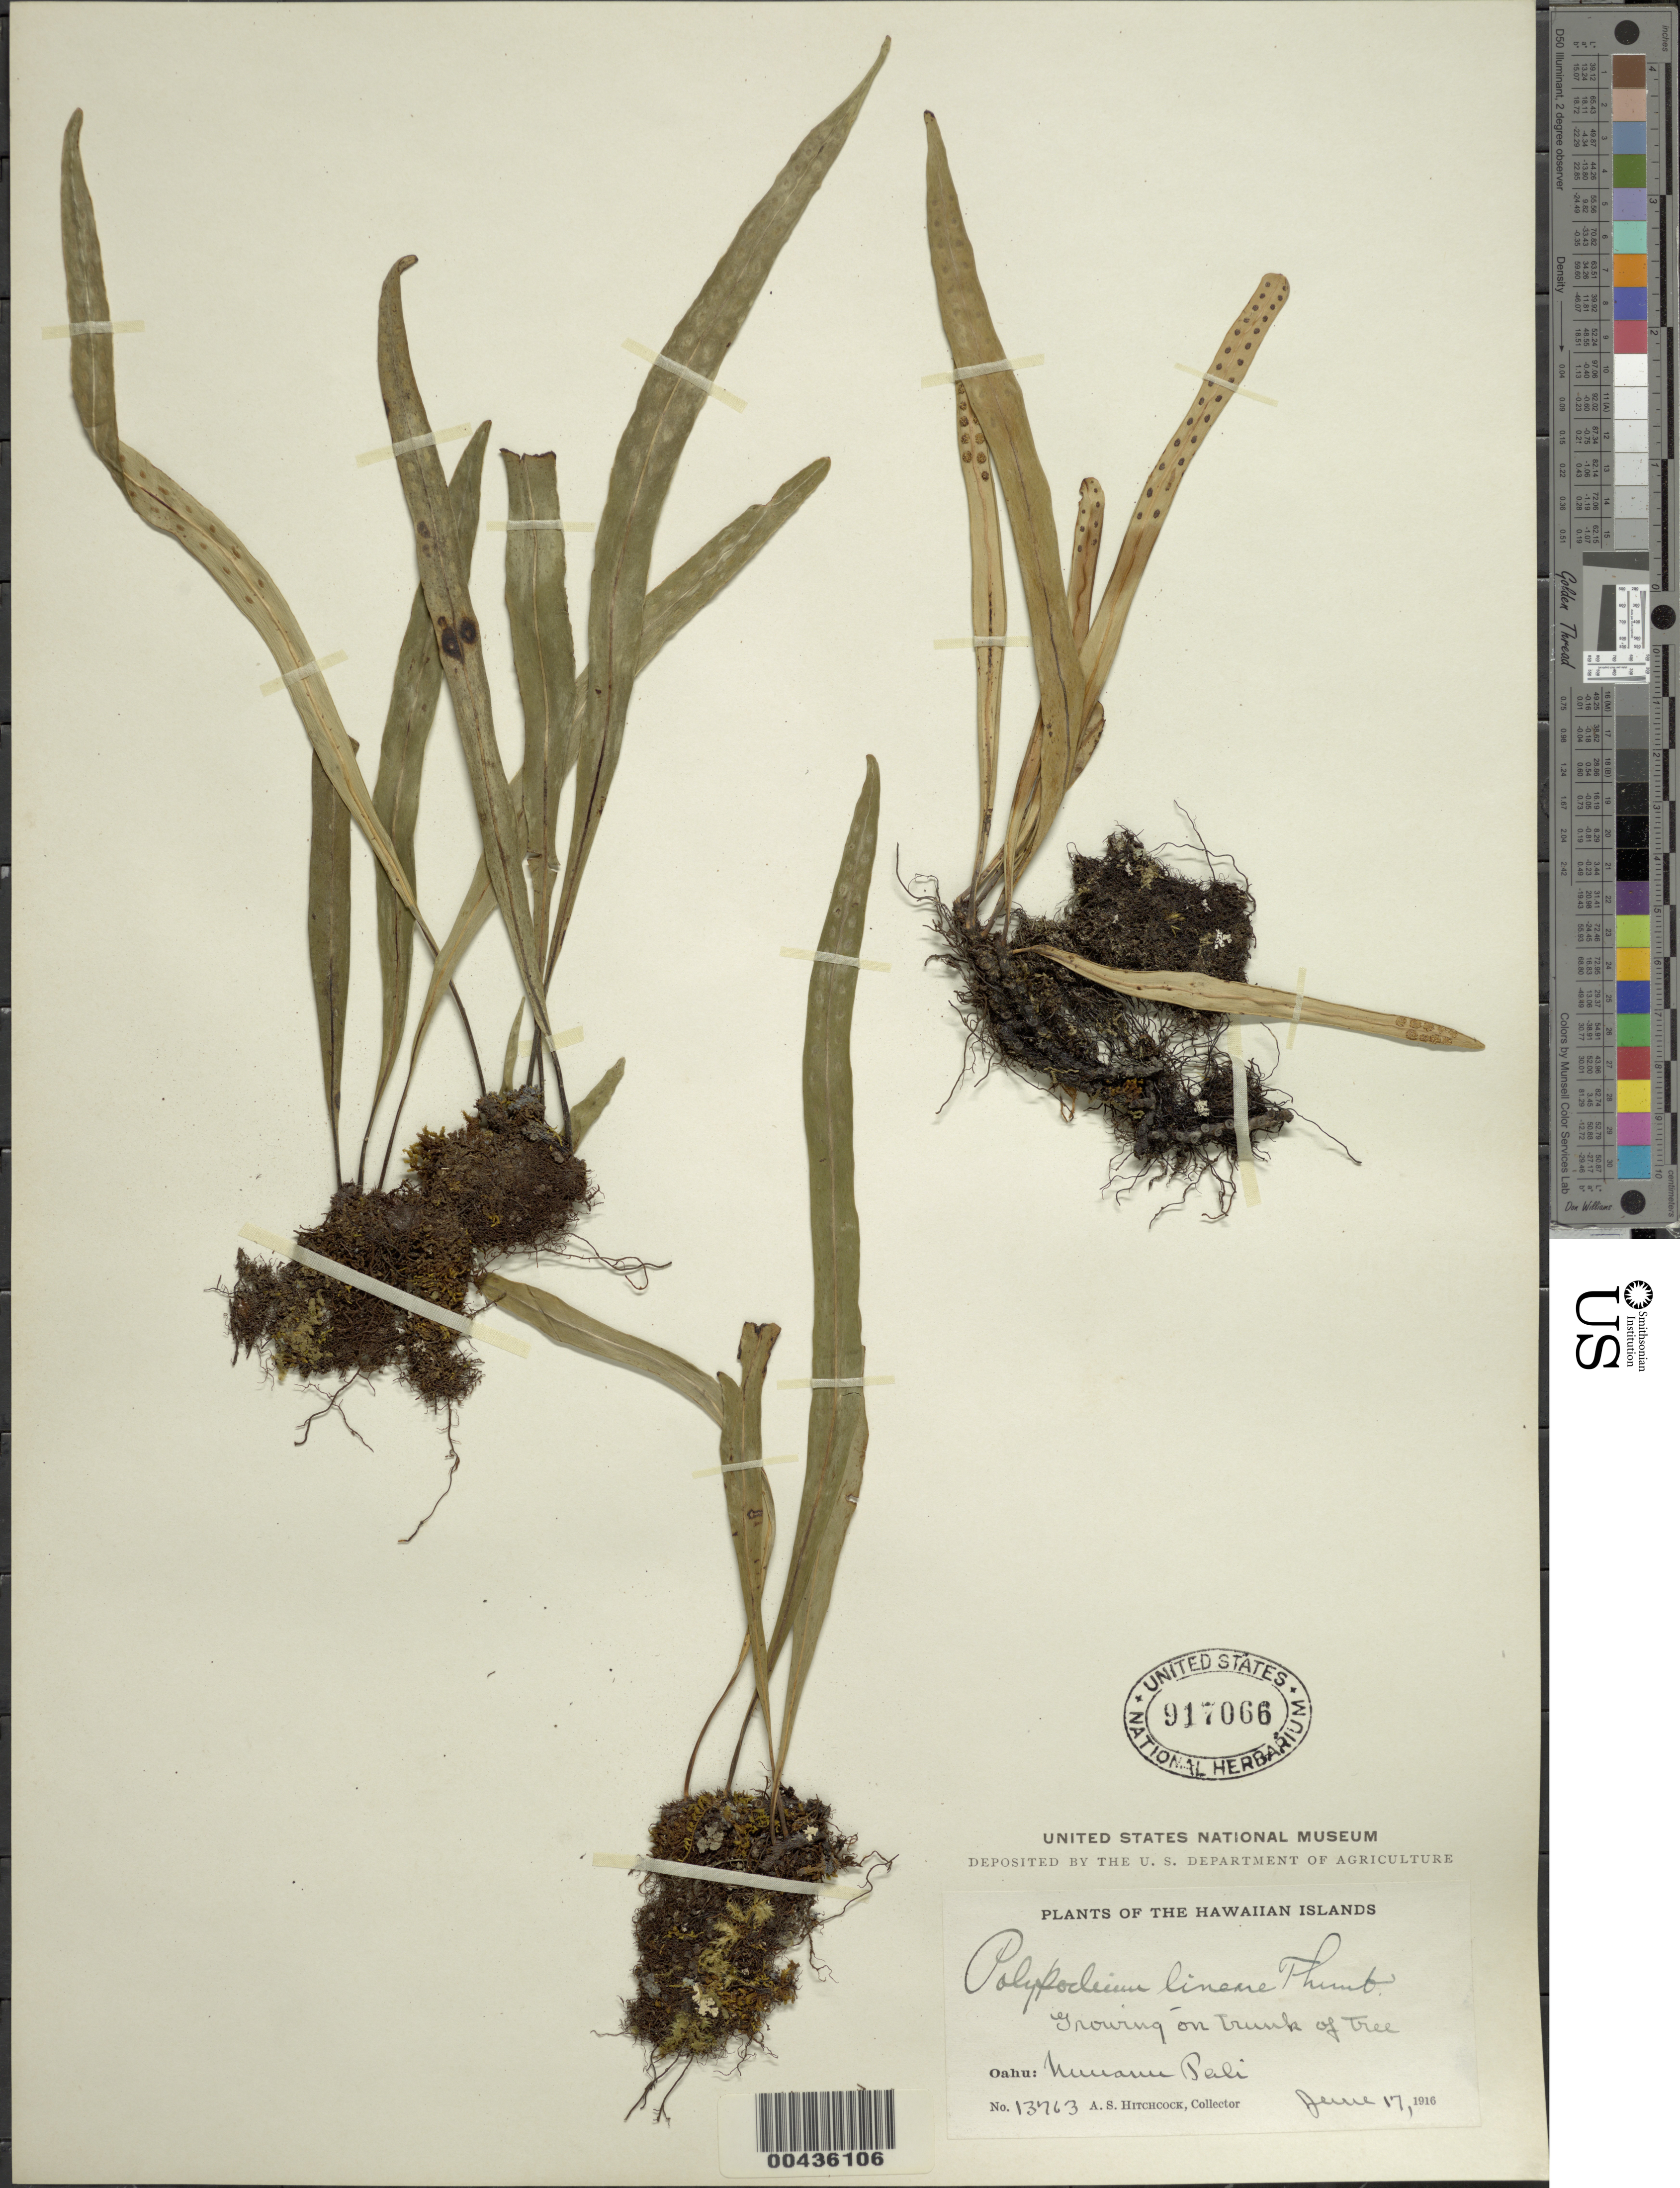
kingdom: Plantae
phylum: Tracheophyta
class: Polypodiopsida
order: Polypodiales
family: Polypodiaceae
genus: Lepisorus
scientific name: Lepisorus thunbergianus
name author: (Kaulf.) Ching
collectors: A. S. Hitchcock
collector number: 13763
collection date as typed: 17 Jun 1916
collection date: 1916-06-17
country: United States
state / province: Hawaii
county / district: Honolulu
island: Oahu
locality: Nuuiauu Pali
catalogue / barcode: US 917066